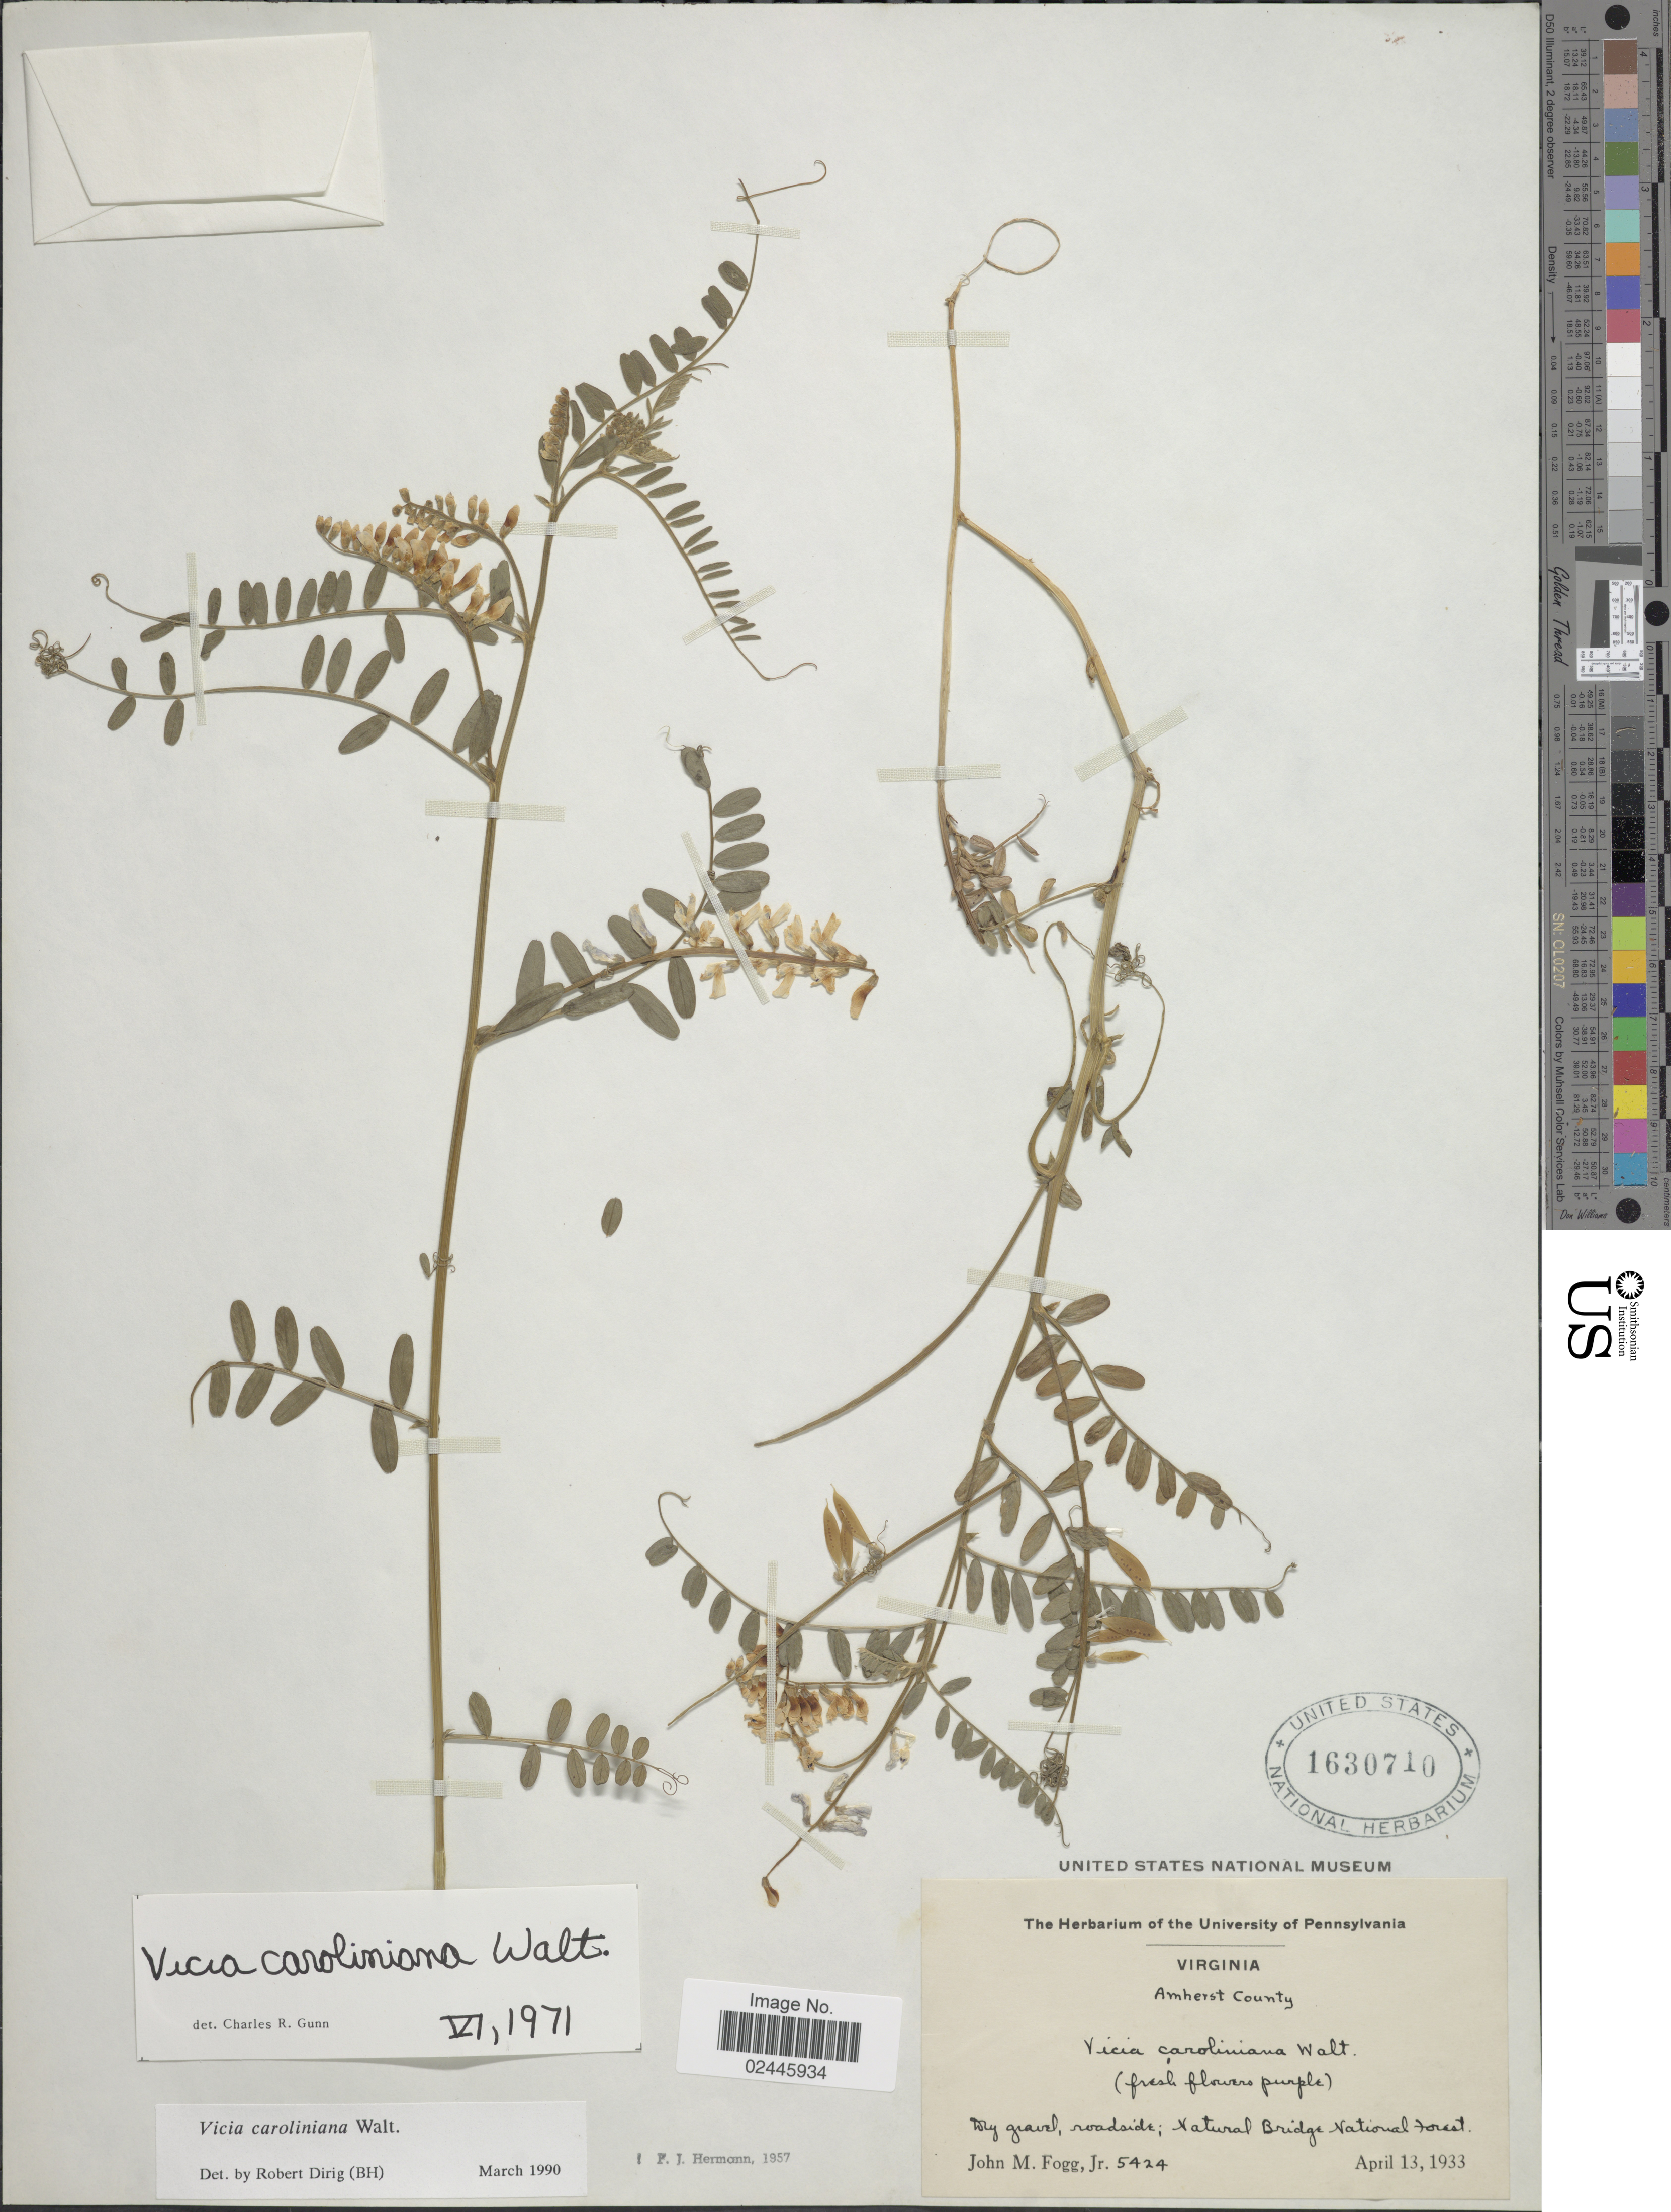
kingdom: Plantae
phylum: Tracheophyta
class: Magnoliopsida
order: Fabales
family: Fabaceae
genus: Vicia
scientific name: Vicia caroliniana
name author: Walter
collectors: J. Fogg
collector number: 5424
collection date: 1933-04-13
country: United States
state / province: Virginia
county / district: Amherst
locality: Amherst County, dry gravel, roadside; Natural Bridge National Forest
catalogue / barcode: US 1630710